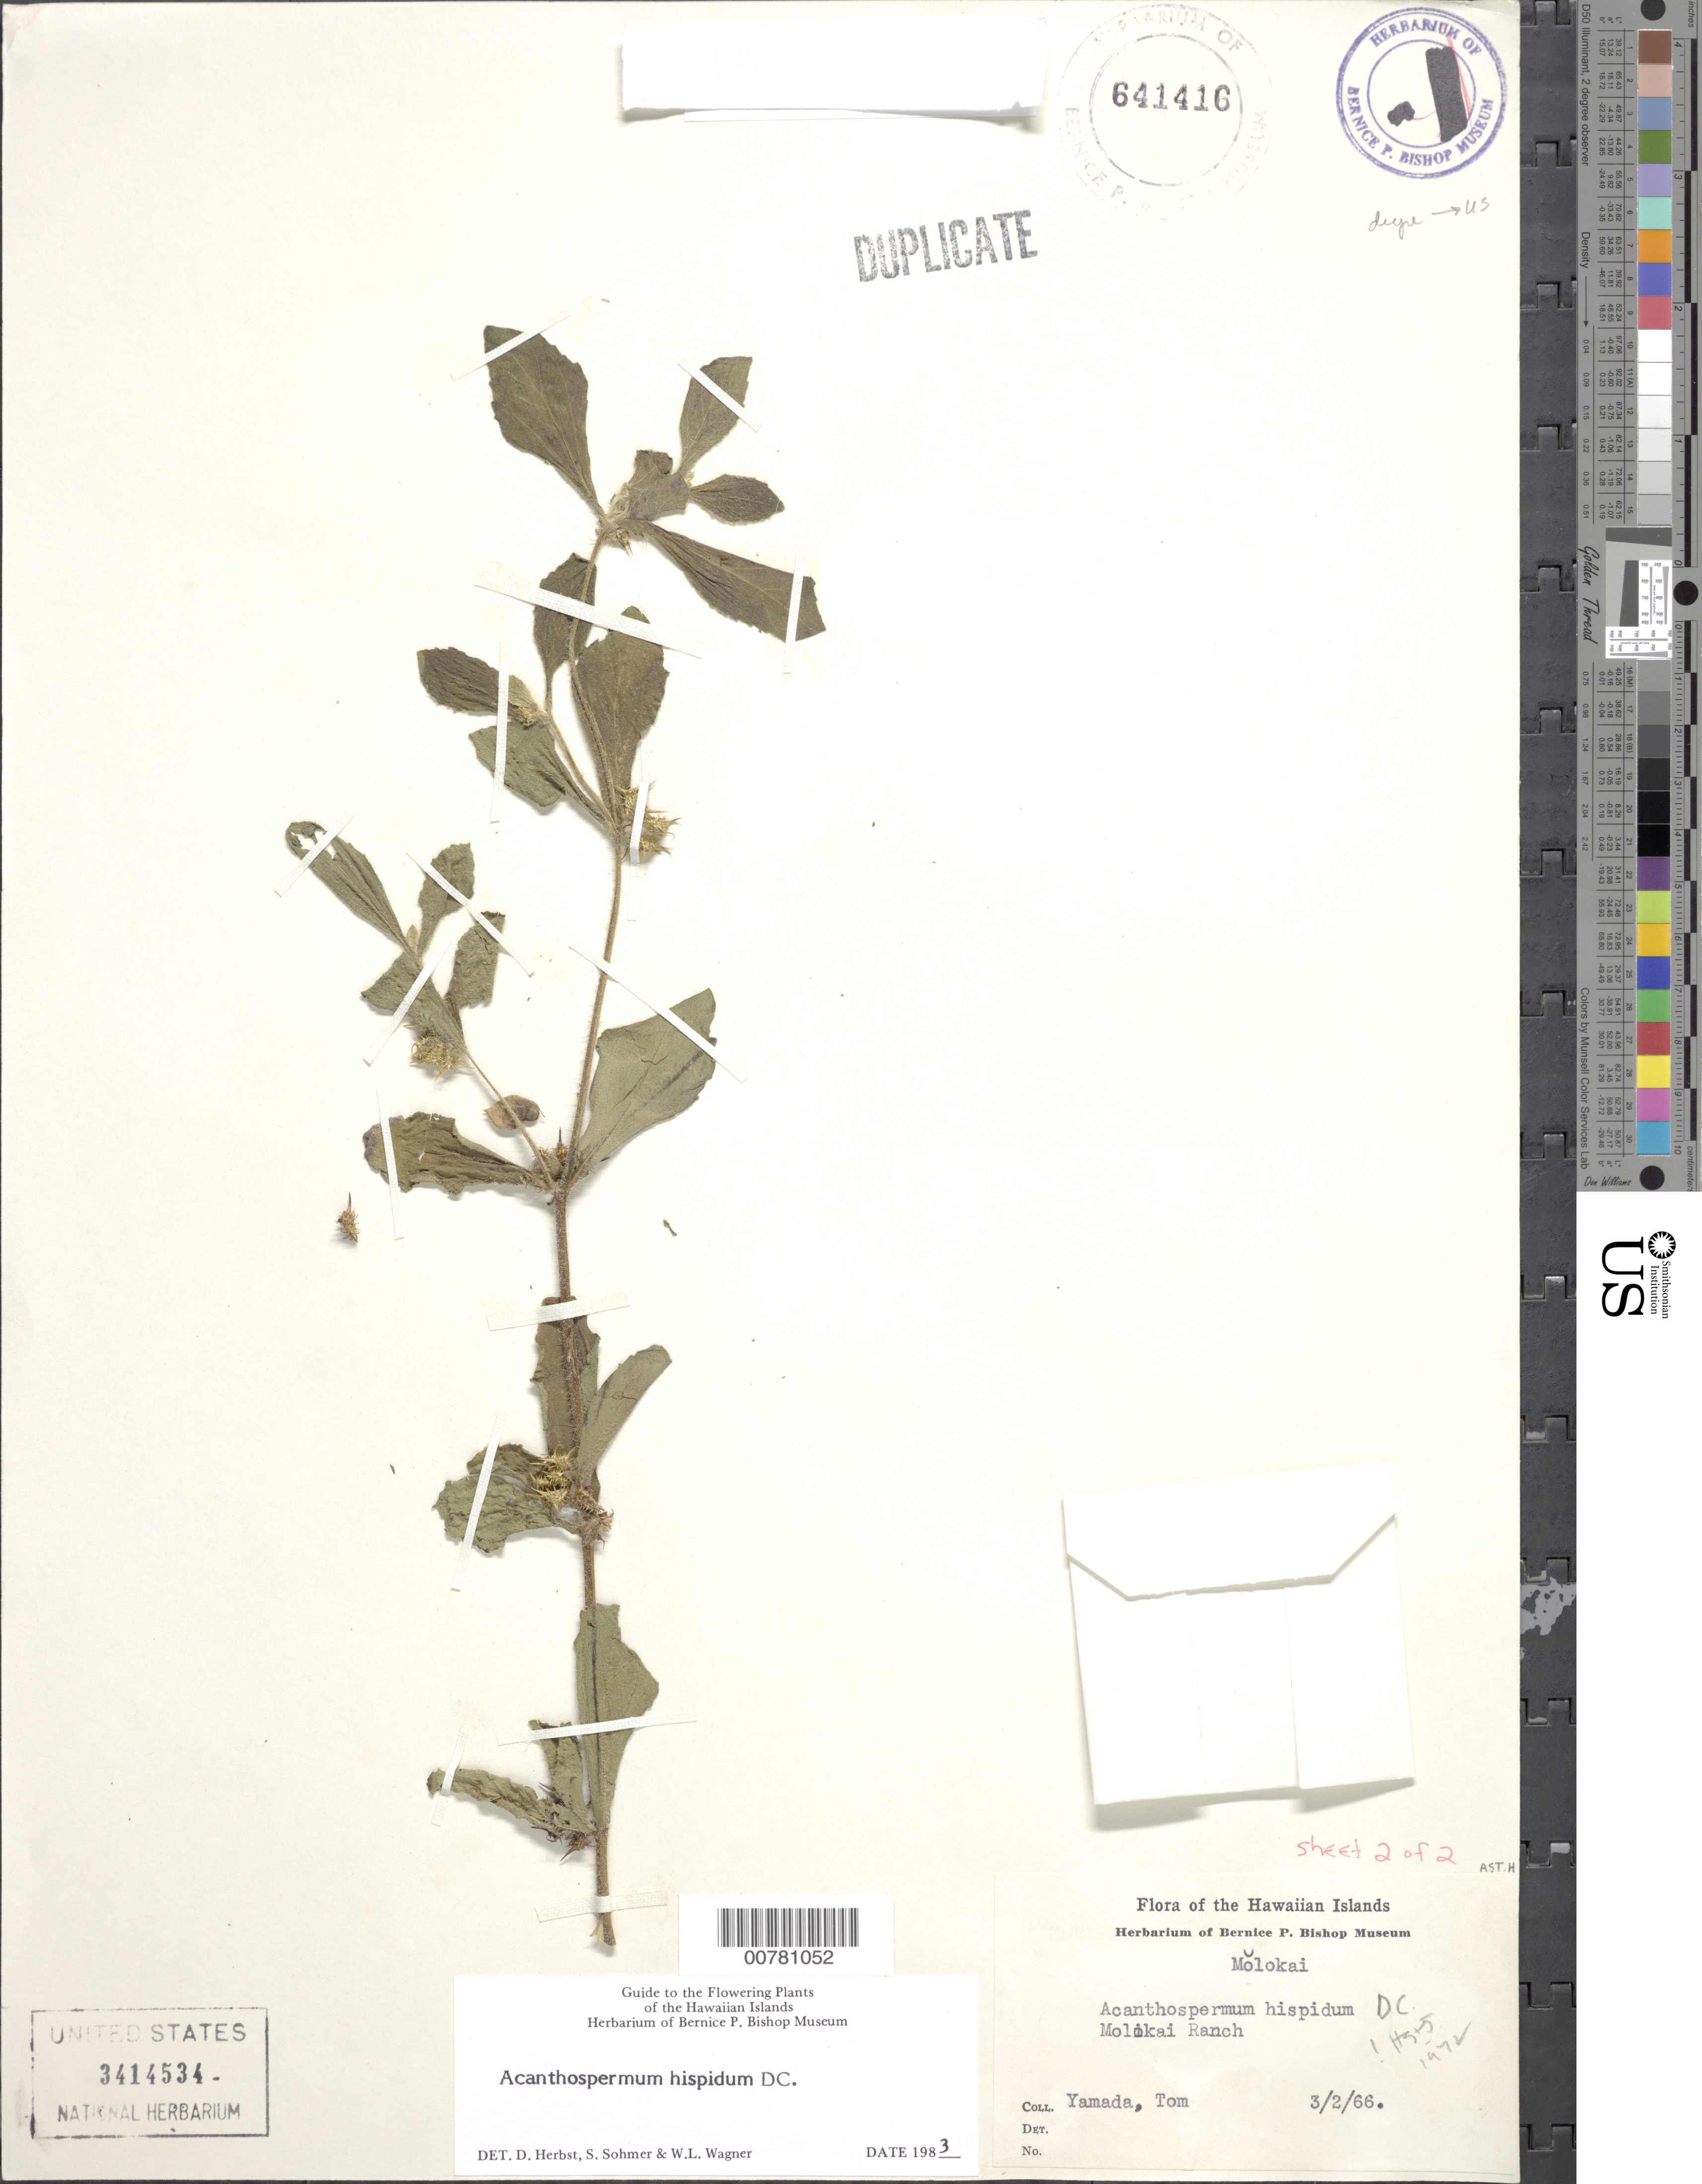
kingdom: Plantae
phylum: Tracheophyta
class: Magnoliopsida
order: Asterales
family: Asteraceae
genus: Acanthospermum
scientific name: Acanthospermum hispidum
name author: DC.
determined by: Herbst, D. R.; Sohmer, S. H.; Wagner, W. L.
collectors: T. Yamada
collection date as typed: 2 Mar 1966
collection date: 1966-03-02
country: United States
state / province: Hawaii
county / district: Maui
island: Moloka'i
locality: Molokai Ranch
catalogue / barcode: US 3414534